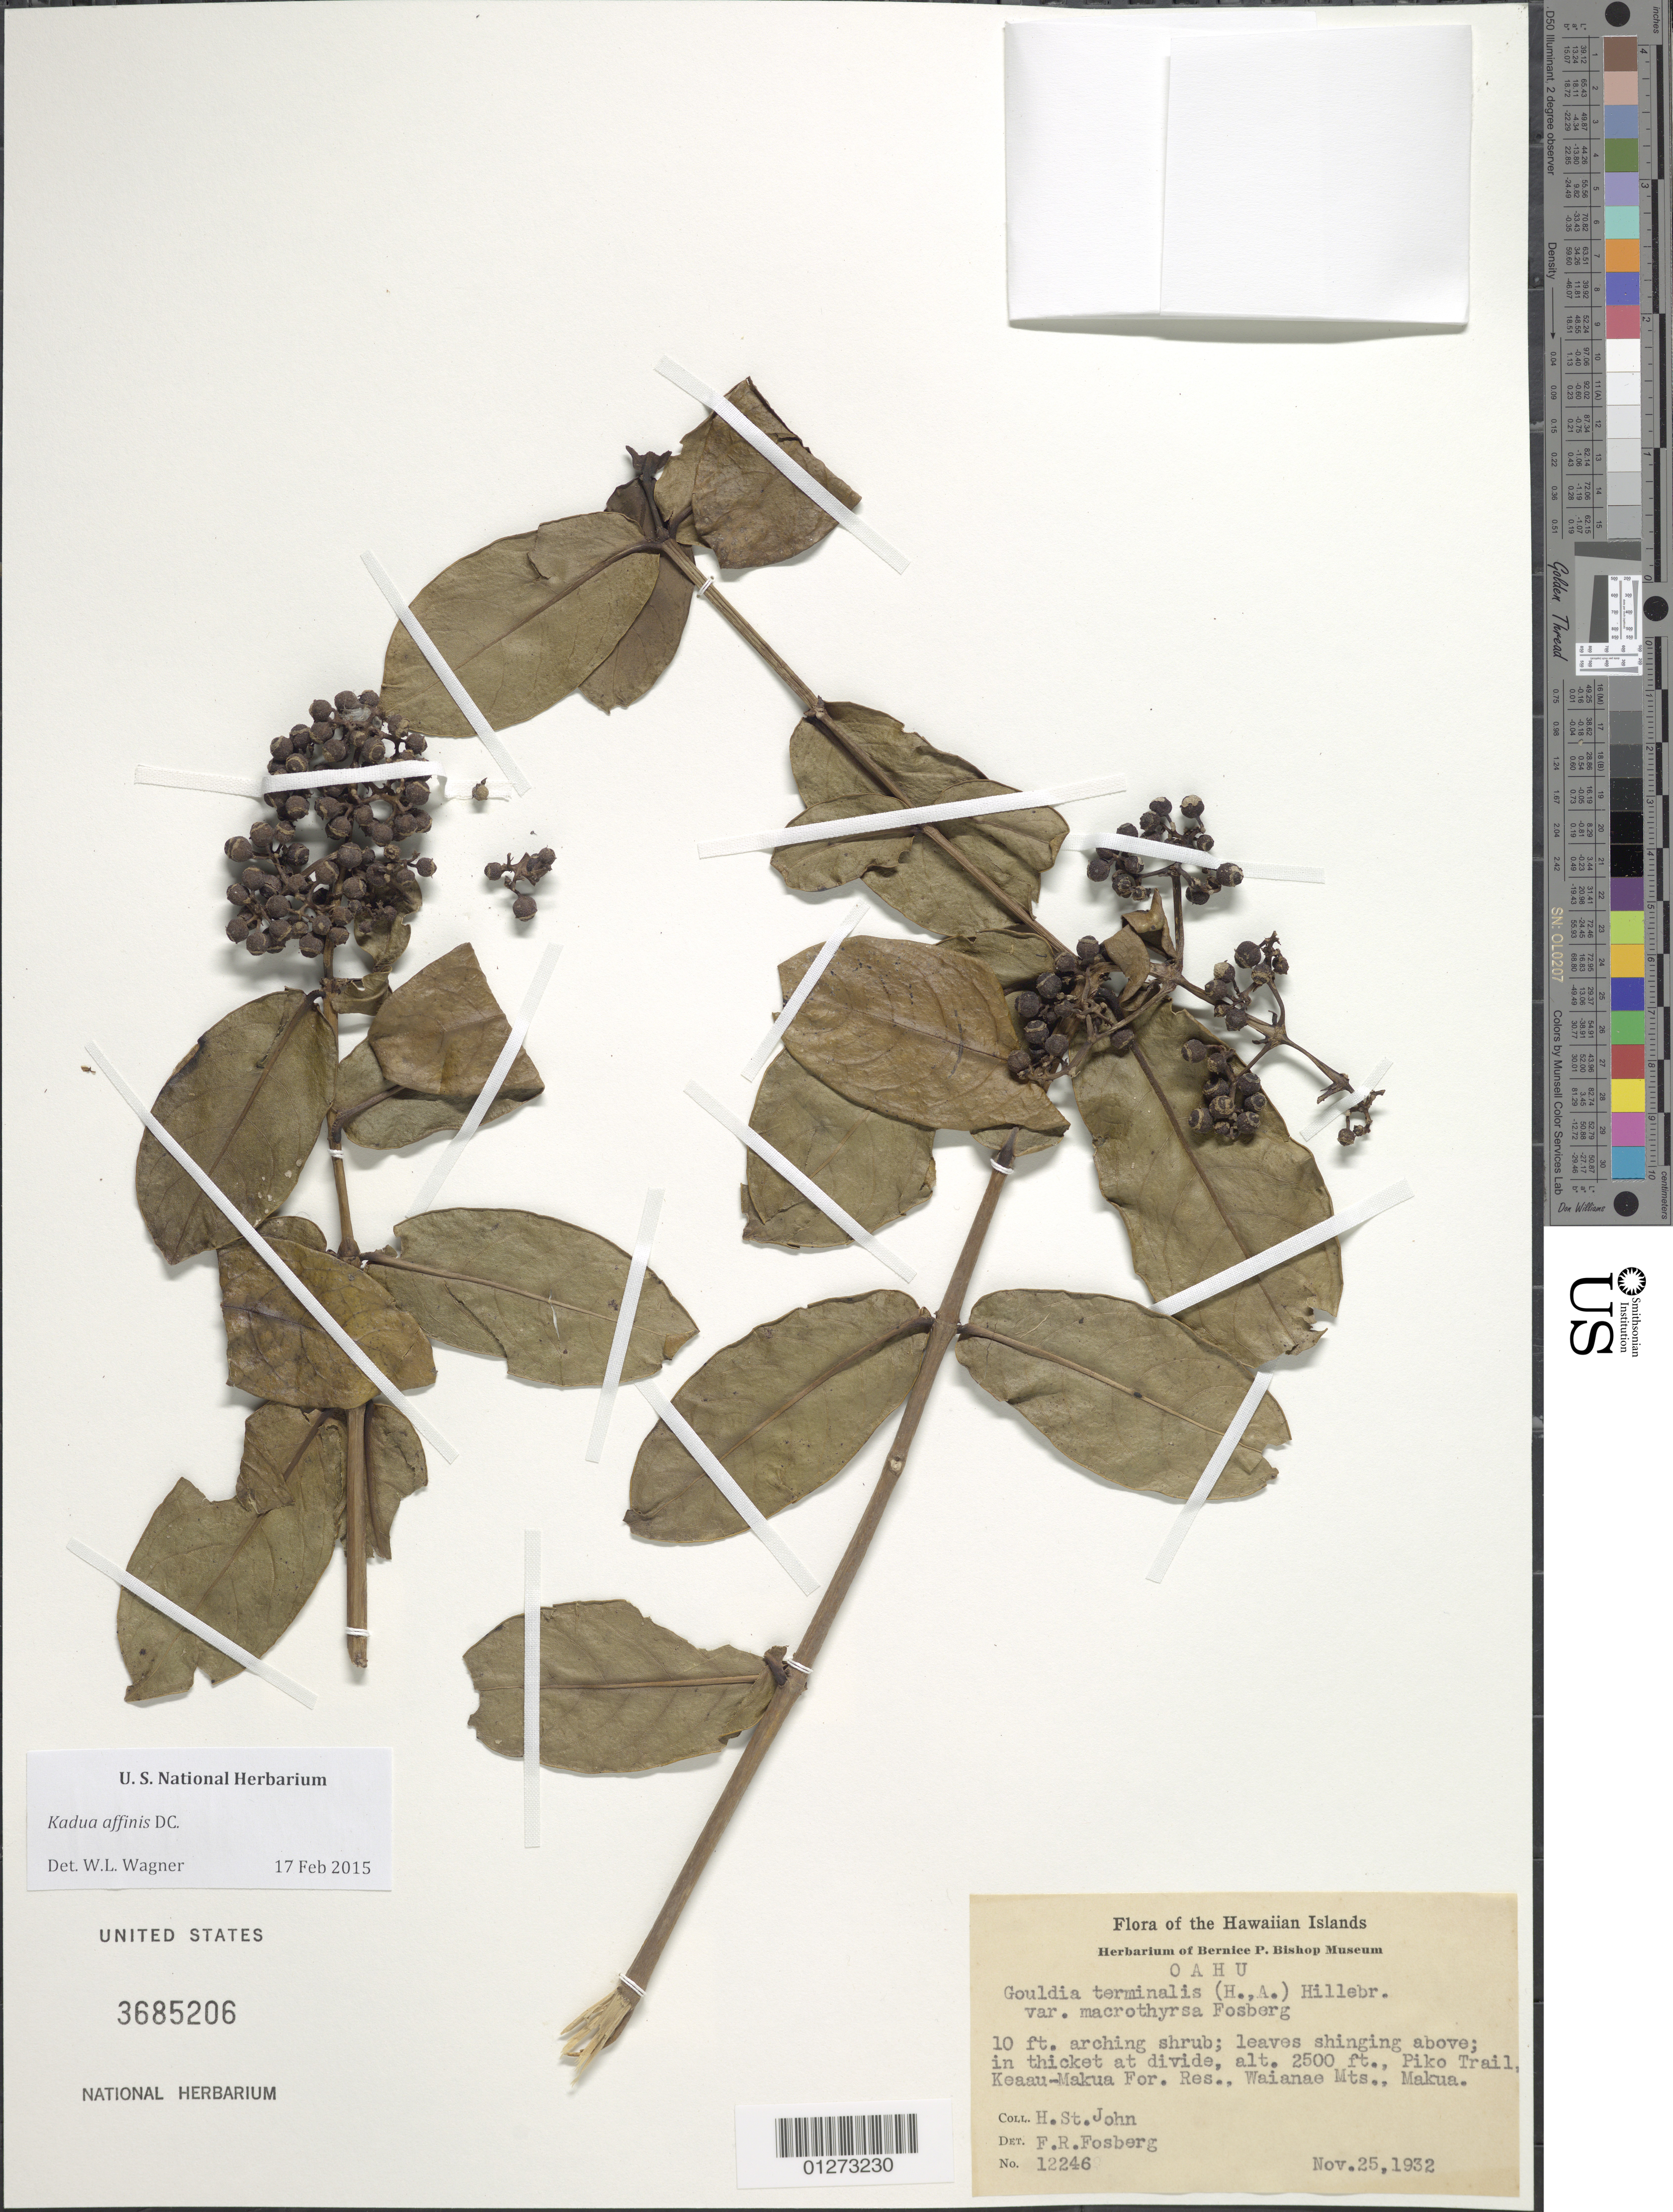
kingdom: Plantae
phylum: Tracheophyta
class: Magnoliopsida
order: Gentianales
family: Rubiaceae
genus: Kadua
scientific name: Kadua affinis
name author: DC.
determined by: Wagner, W. L., (BOT), Smithsonian Institution - National Museum of Natural History (UNITED STATES)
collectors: H. St. John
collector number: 12246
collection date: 1932-11-25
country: United States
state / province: Hawaii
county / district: Honolulu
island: Oahu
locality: Waianae Mts, Keaau Makua Forest Reserve, Piko Trail.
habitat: In thicket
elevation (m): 762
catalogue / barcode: US 3685206